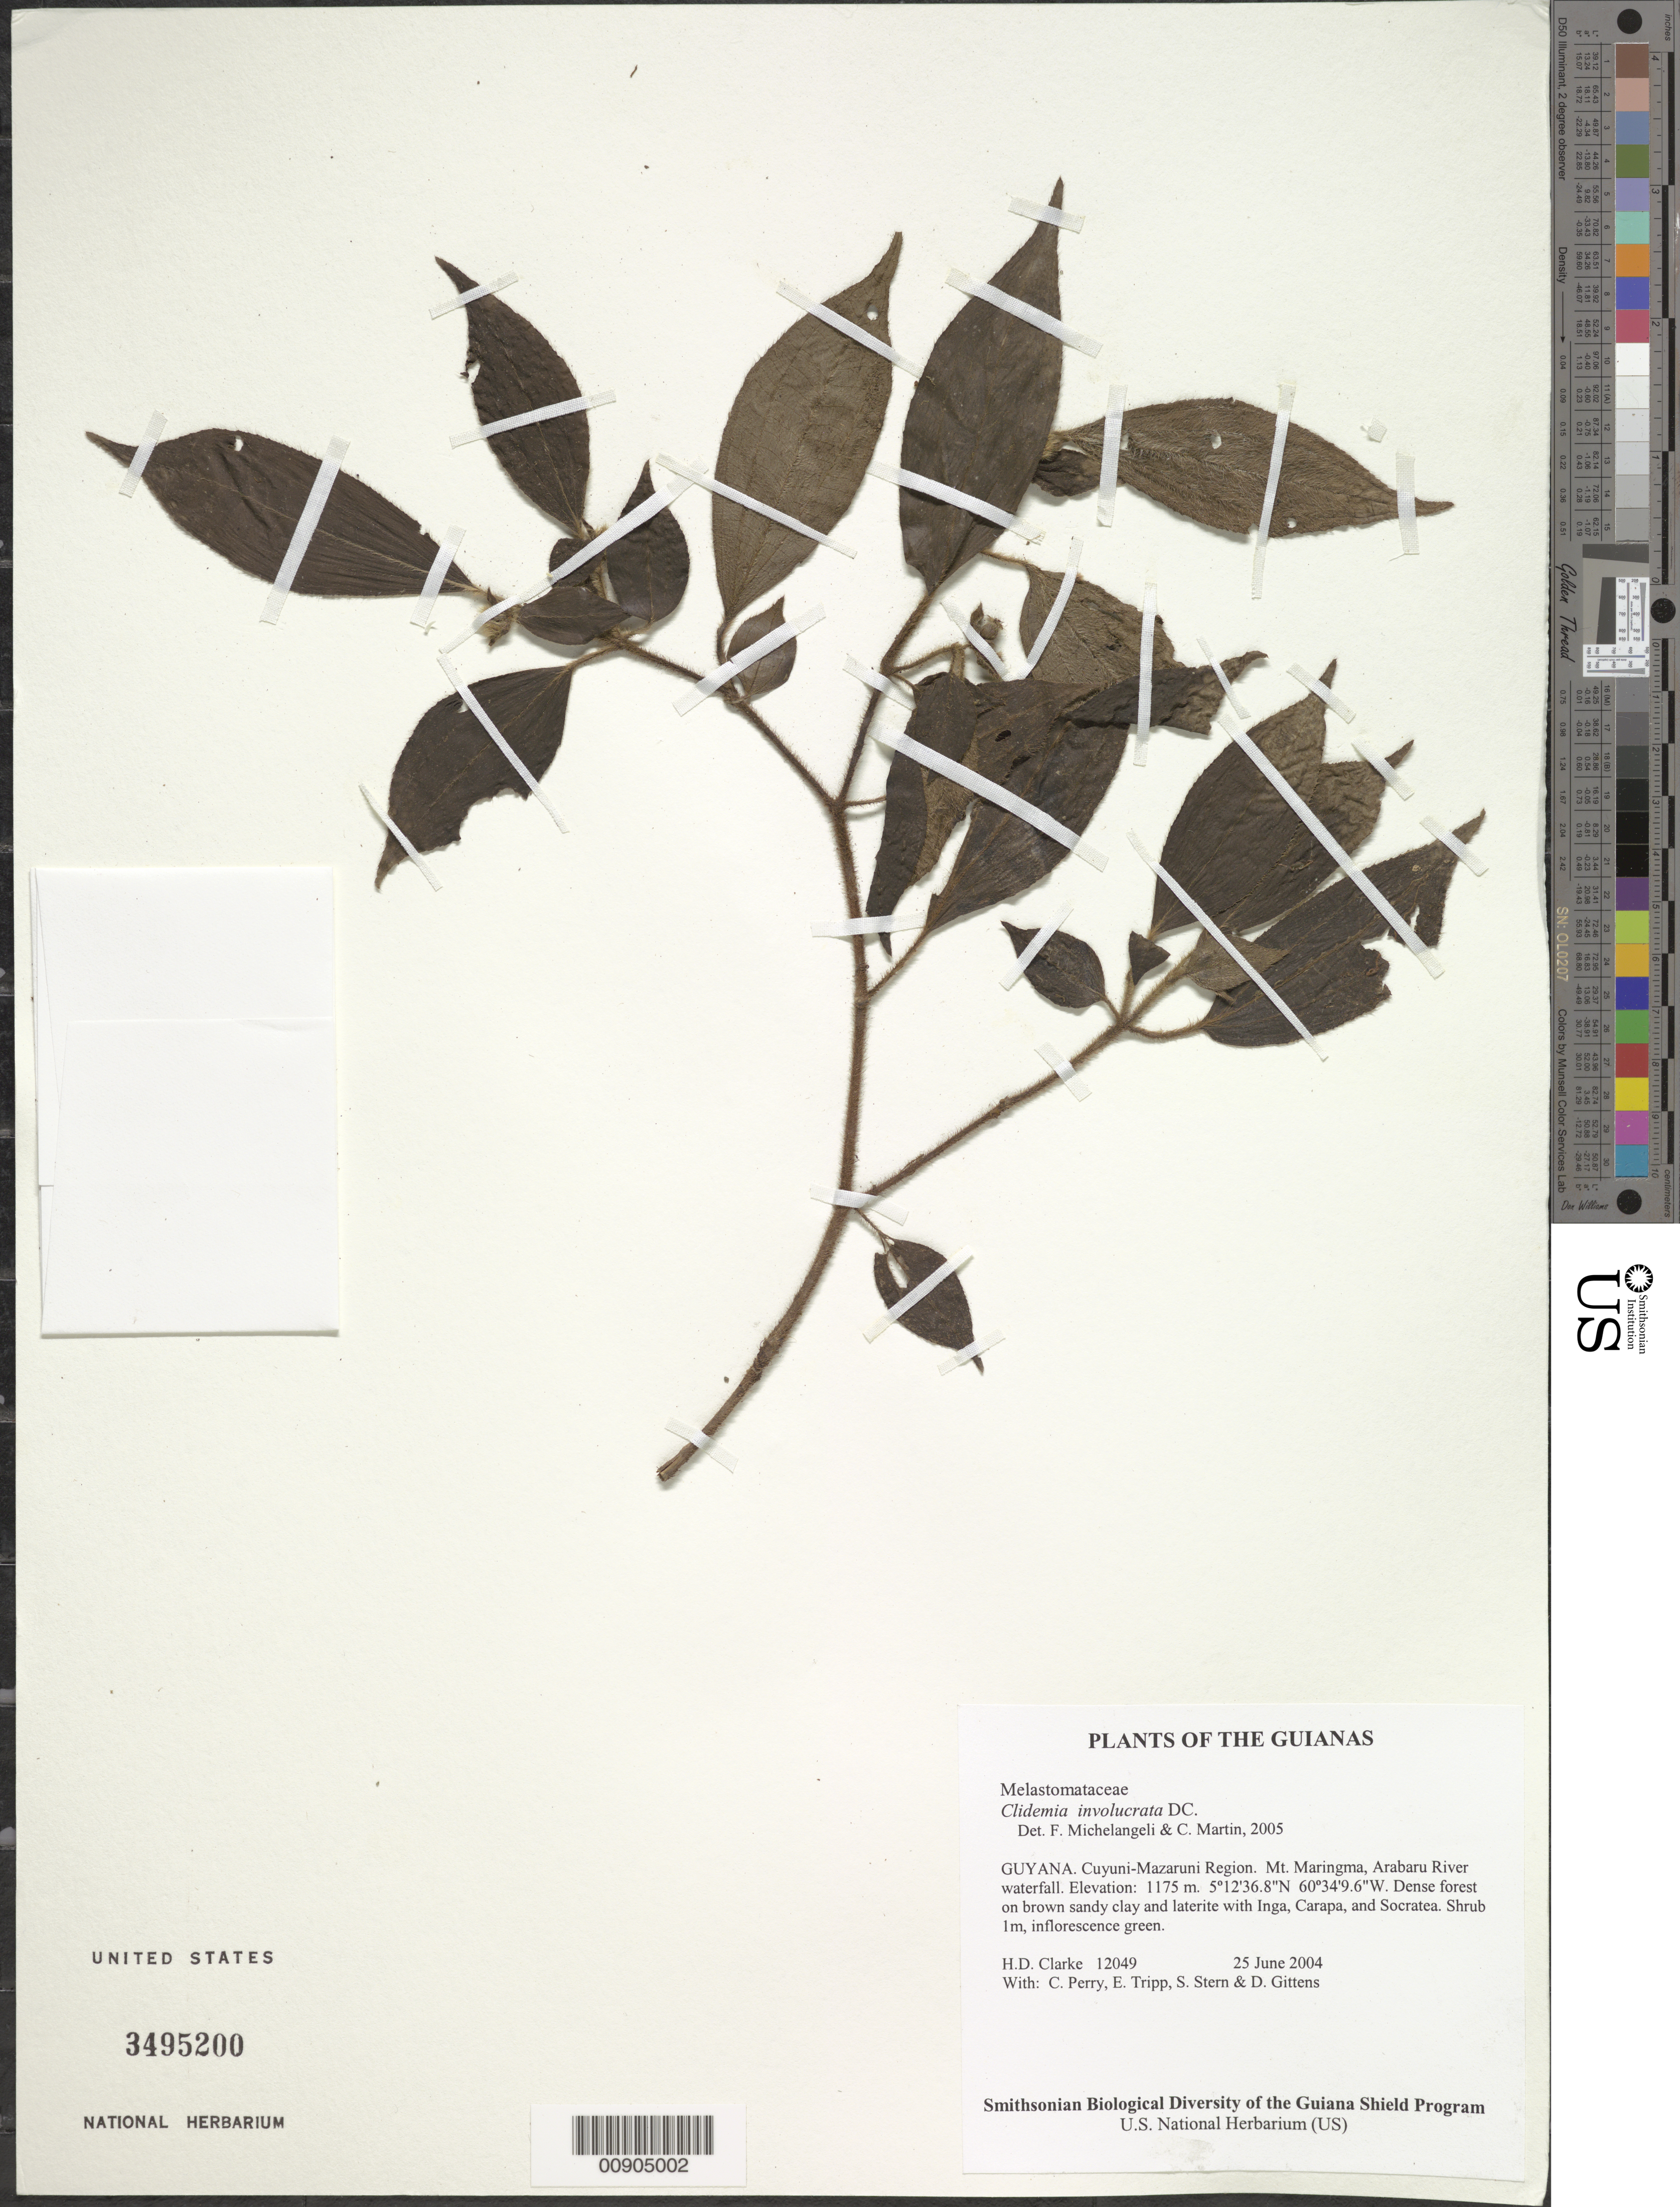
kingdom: Plantae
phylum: Tracheophyta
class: Magnoliopsida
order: Myrtales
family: Melastomataceae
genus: Clidemia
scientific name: Clidemia involucrata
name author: DC.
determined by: Michelangeli, F. A.; Martin, C.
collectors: H. D. Clarke, C. Perry, E. Tripp, S. R. Stern & D. Gittens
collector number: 12049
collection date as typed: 25 June 2004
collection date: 2004-06-25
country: Guyana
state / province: Cuyuni-Mazaruni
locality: Mt. Maringma, Arabaru River waterfall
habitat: Dense forest on brown sandy clay and laterite with Inga, Carapa, and Socratea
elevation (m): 1175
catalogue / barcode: US 3495200